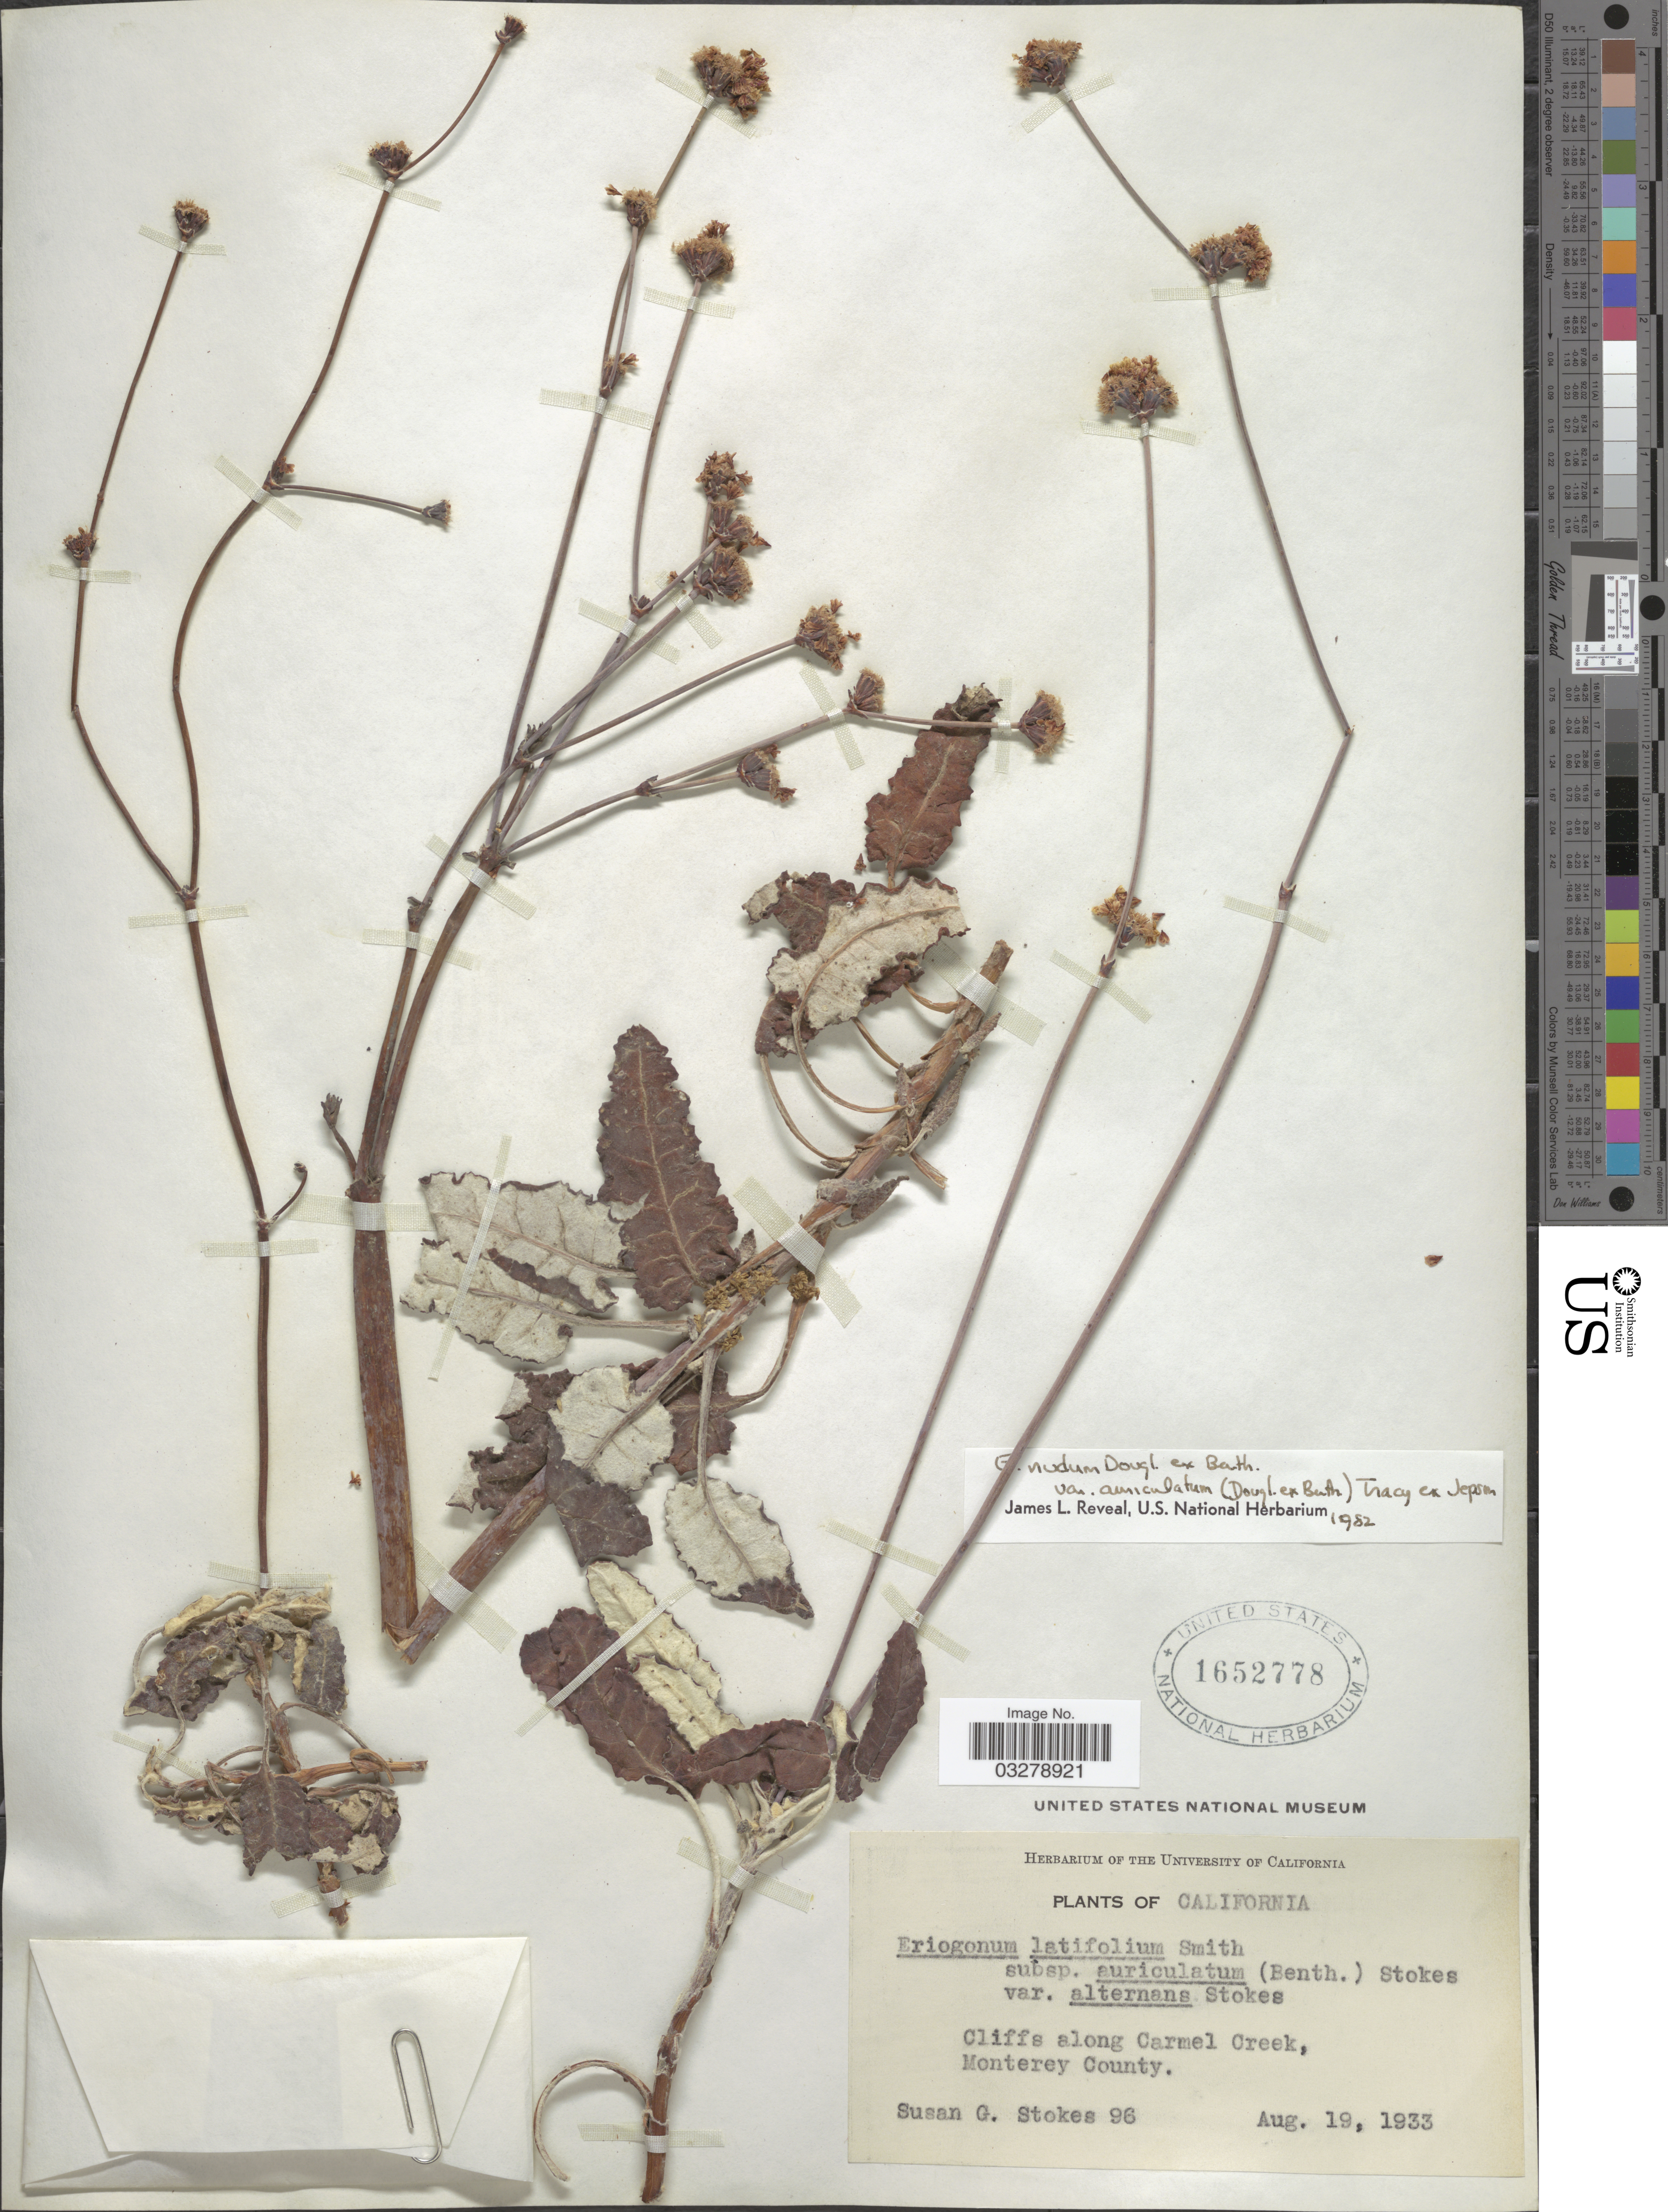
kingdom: Plantae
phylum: Tracheophyta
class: Magnoliopsida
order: Caryophyllales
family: Polygonaceae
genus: Eriogonum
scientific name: Eriogonum nudum var. auriculatum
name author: (Benth.) Tracy ex Jeps.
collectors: S. G. Stokes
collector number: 96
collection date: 1933-08-19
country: United States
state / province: California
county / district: Monterey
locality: Cliffs along Caramel Creek, Monterey County.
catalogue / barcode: US 1652778